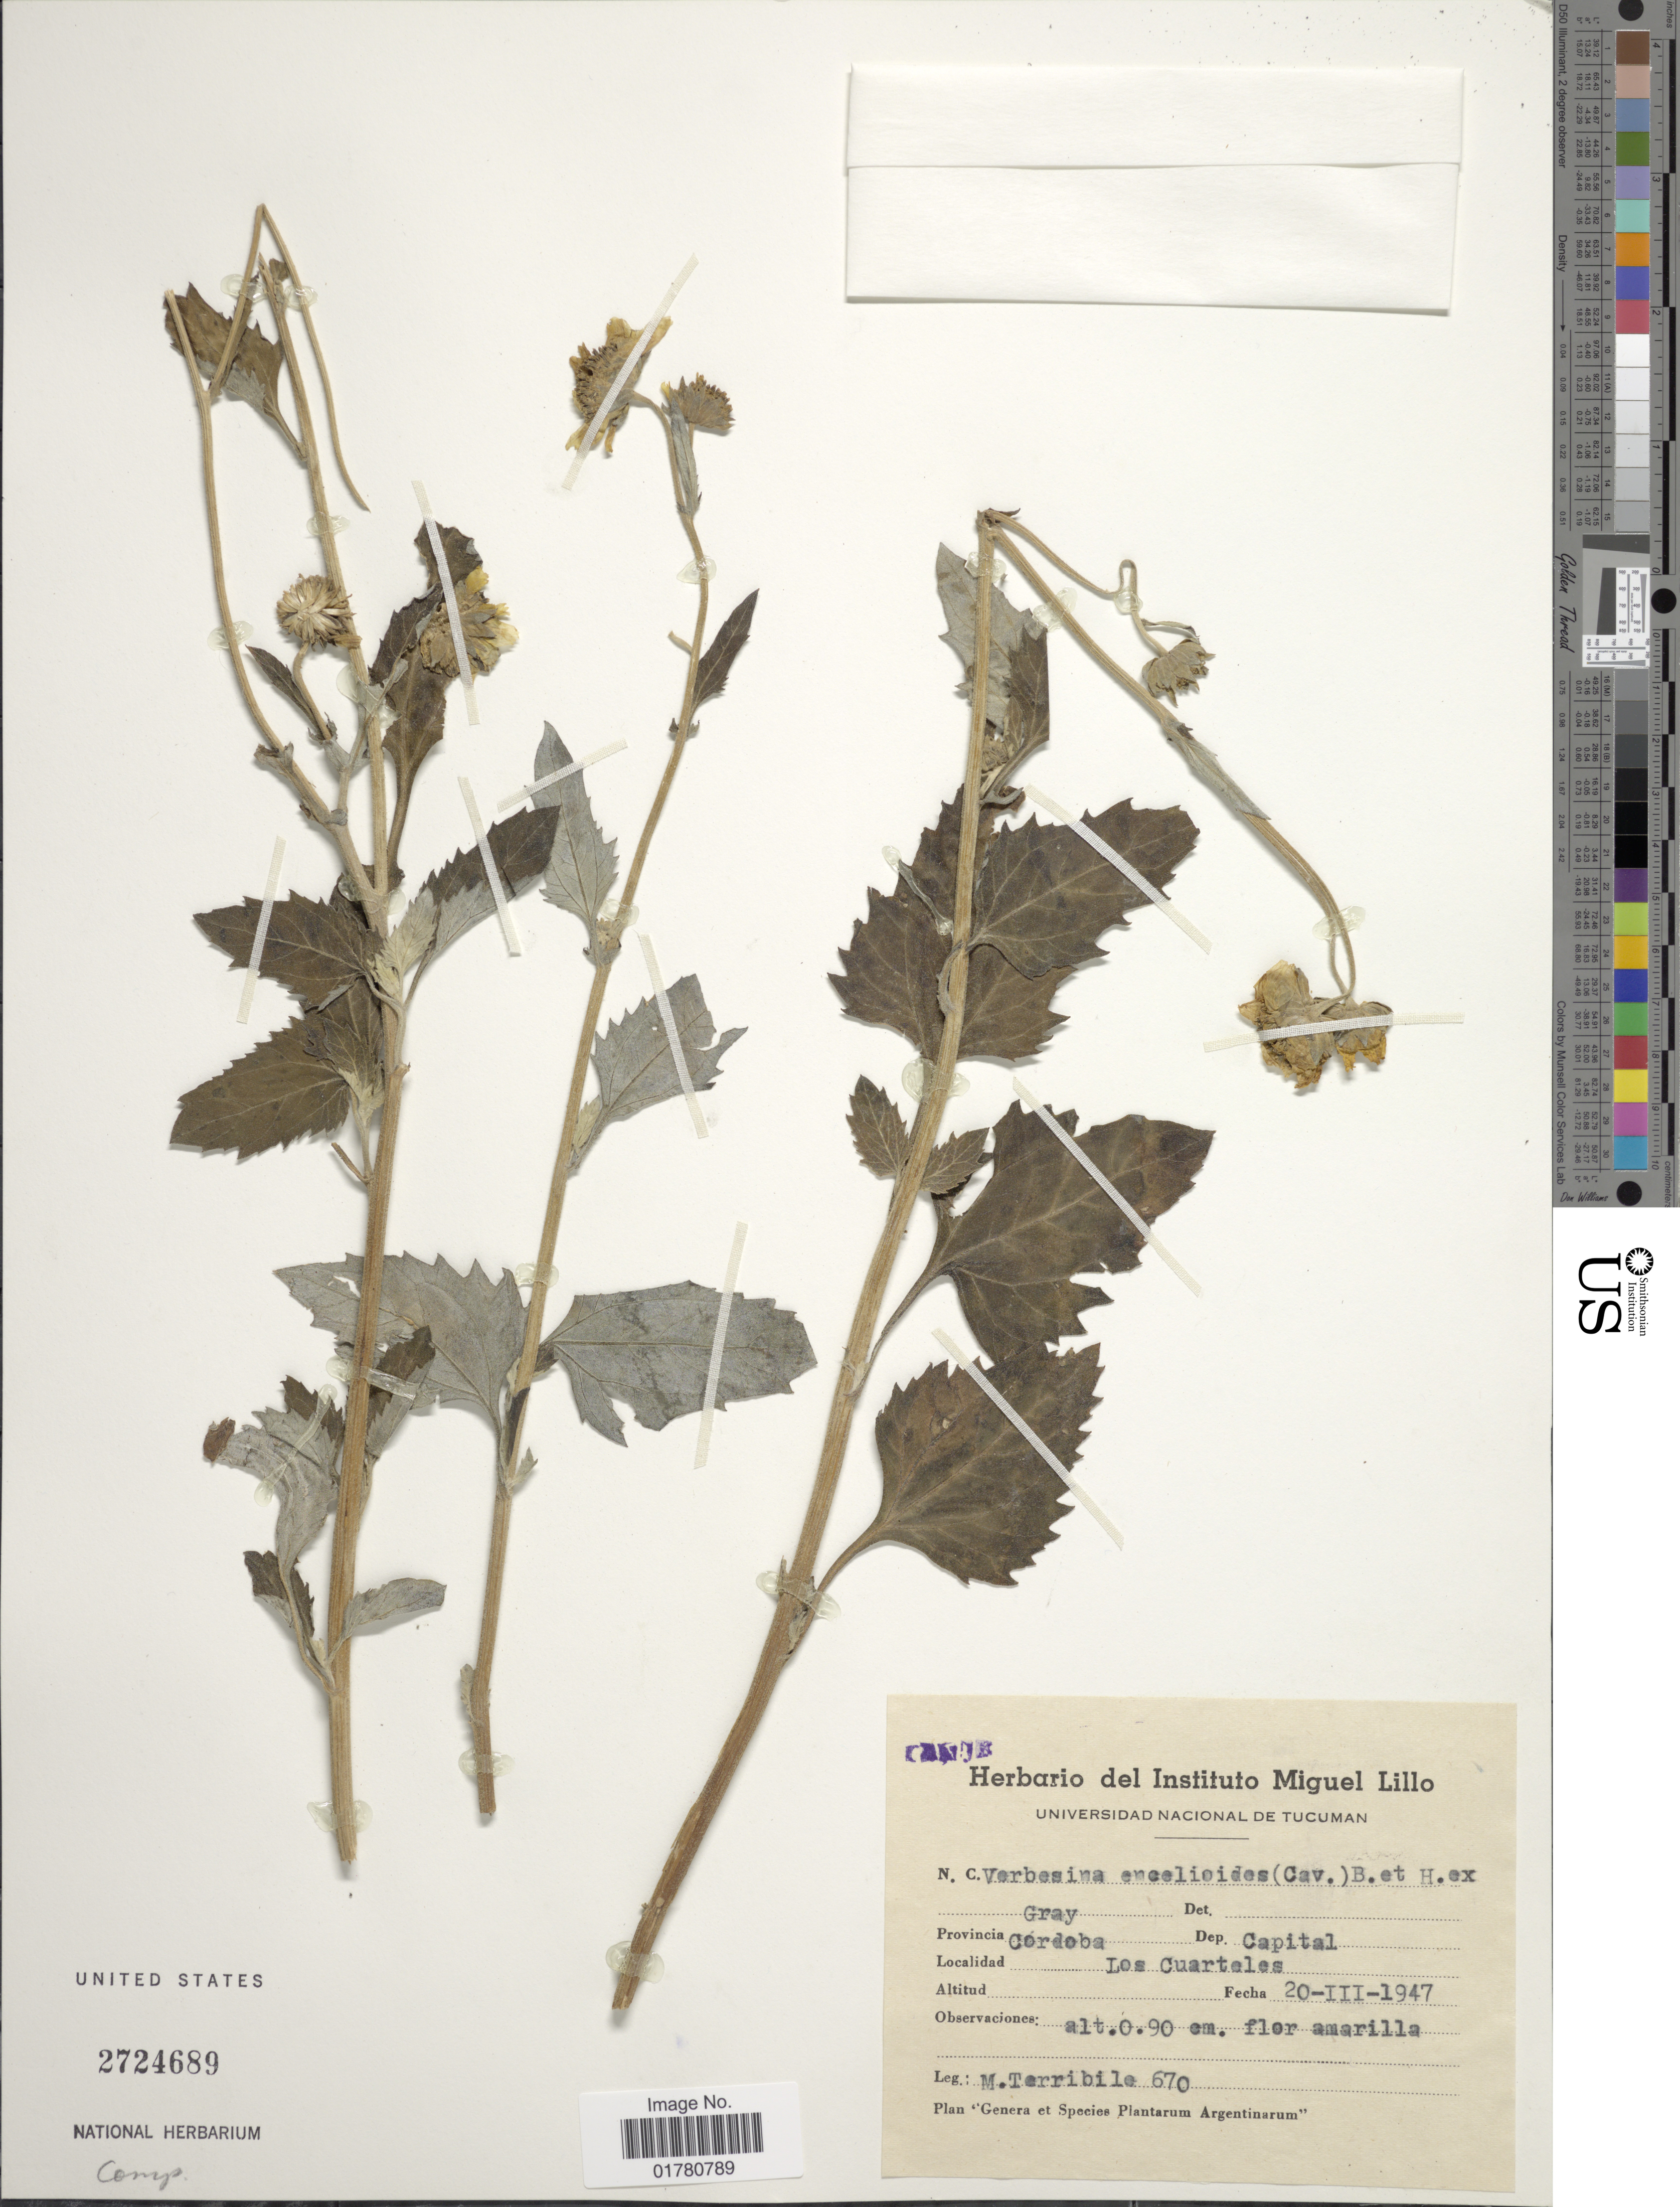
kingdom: Plantae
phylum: Tracheophyta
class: Magnoliopsida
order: Asterales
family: Asteraceae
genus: Verbesina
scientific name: Verbesina encelioides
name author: (Cav.) Benth. & Hook. ex A. Gray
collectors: M. Terribile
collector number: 670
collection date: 1947-03-20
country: Argentina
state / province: Cordoba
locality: Dep. Capital, Los Cuarteles.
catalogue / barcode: US 2724689